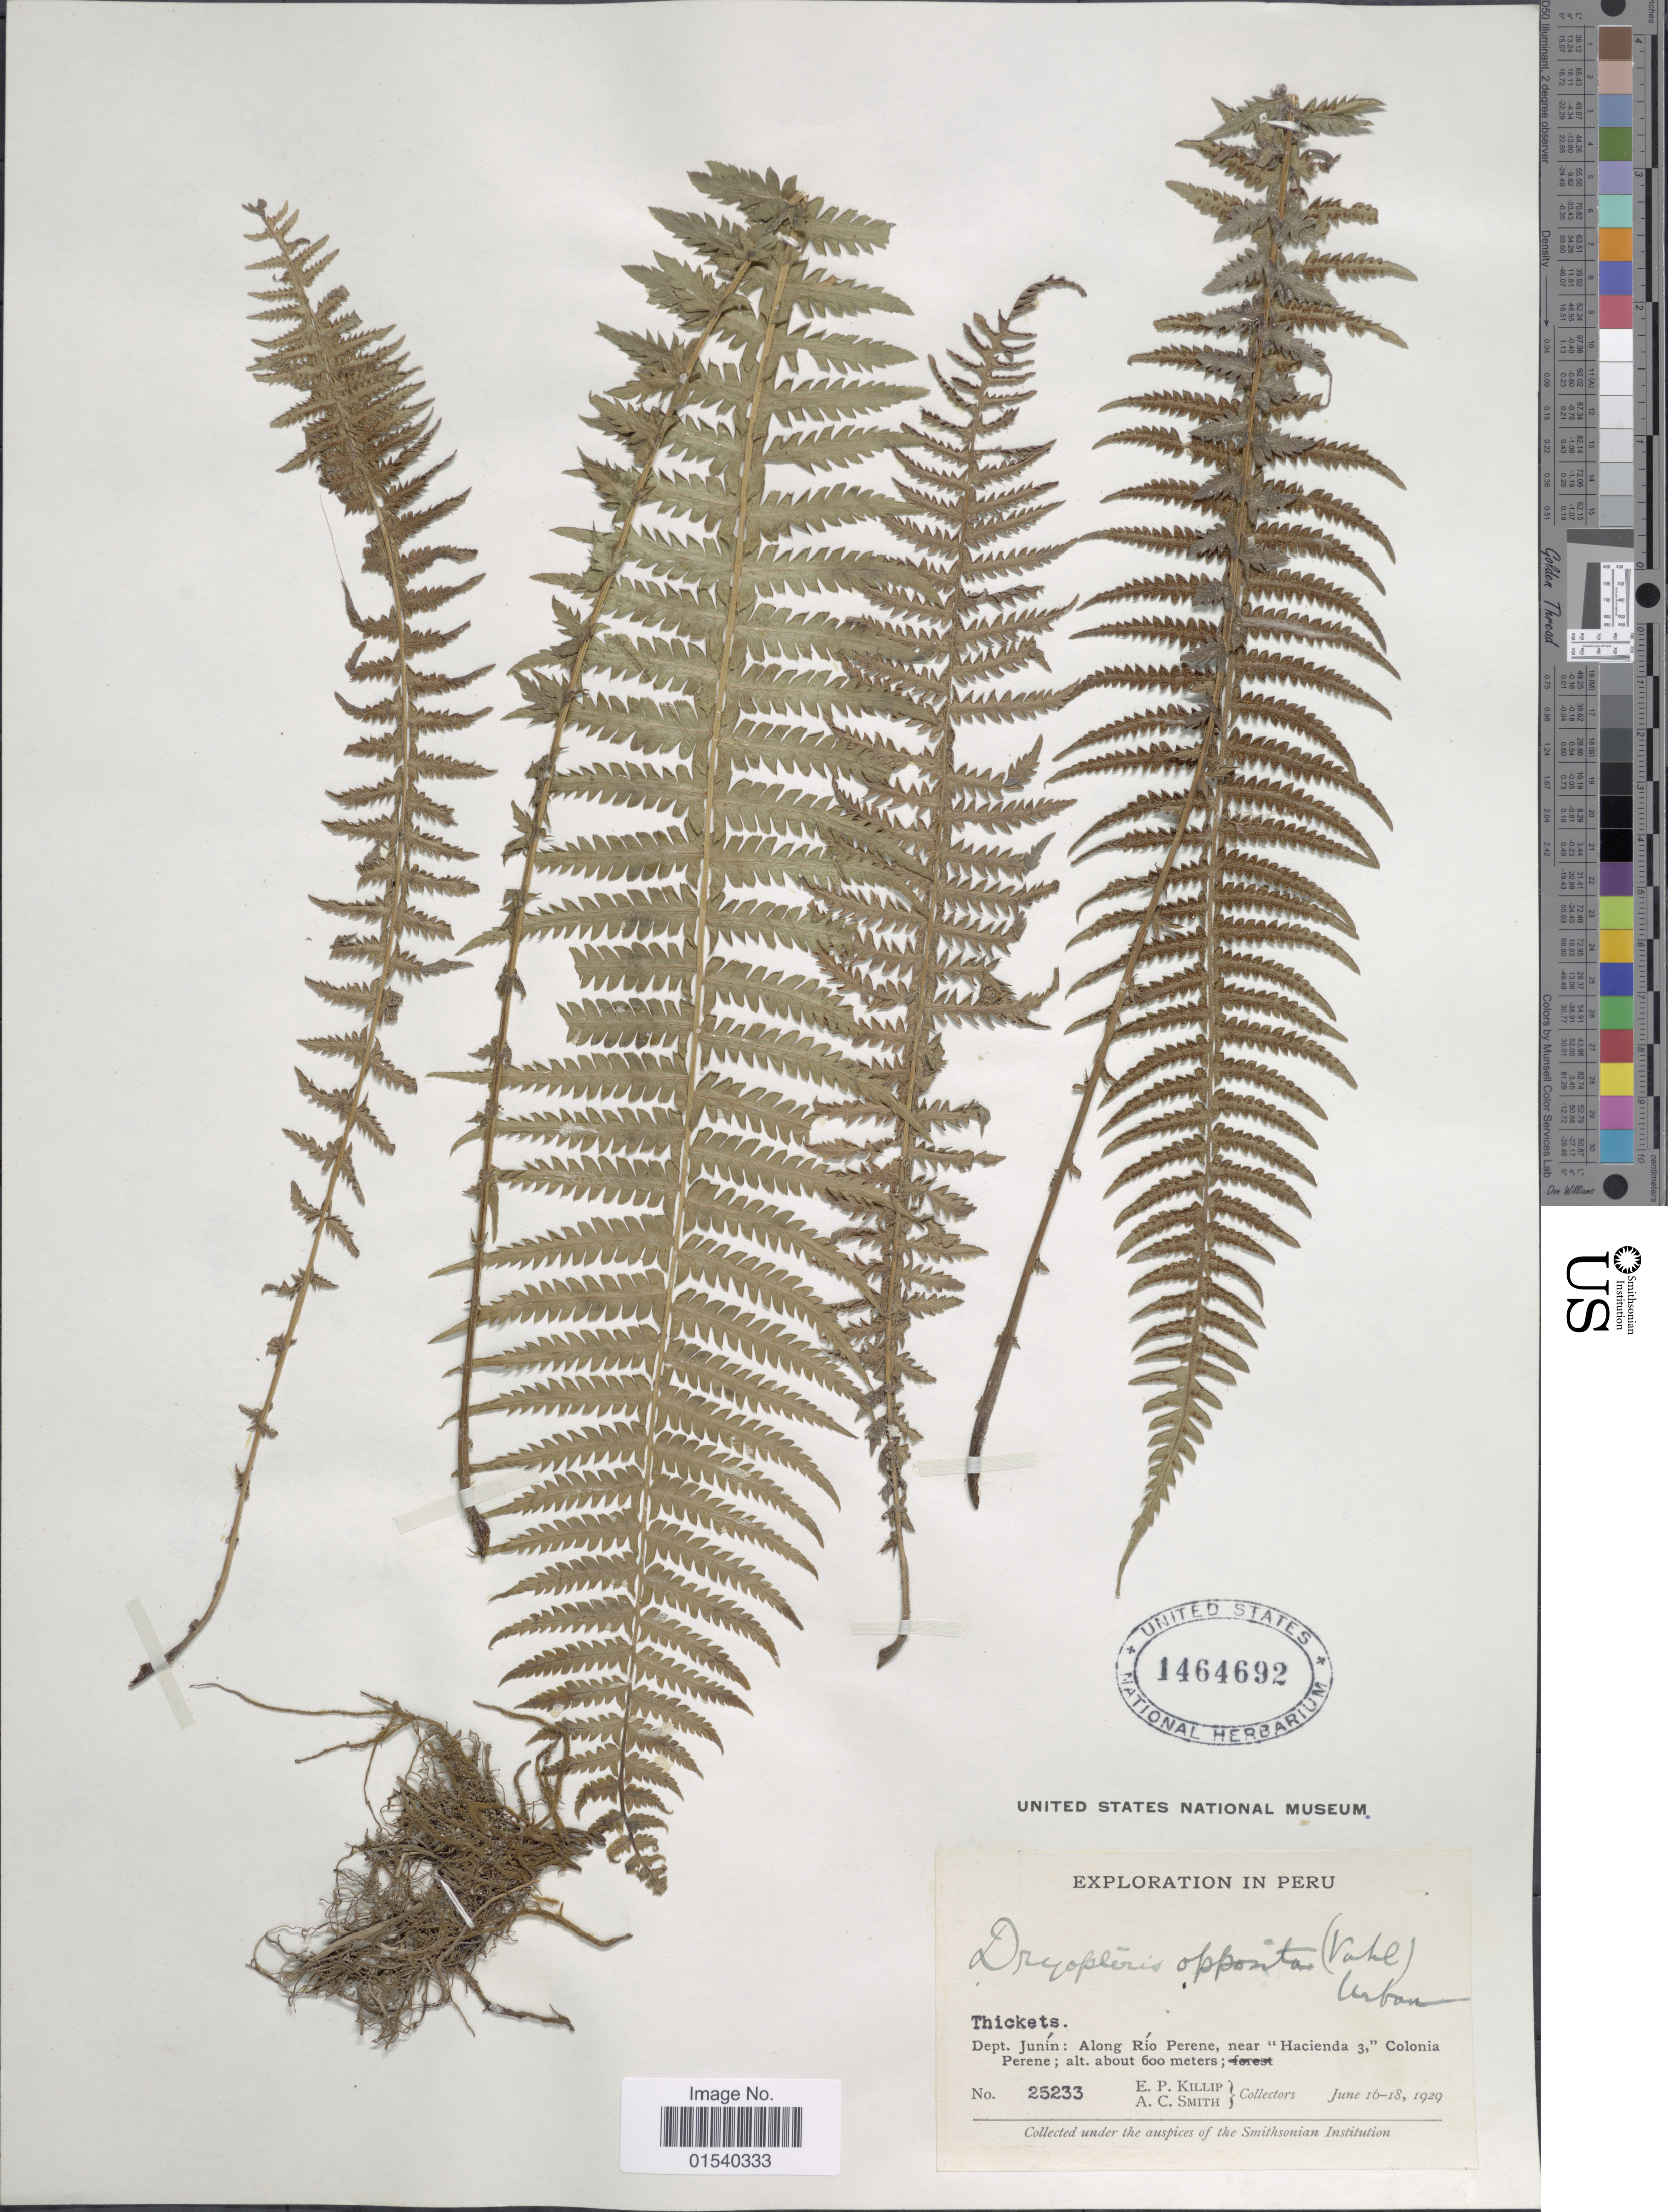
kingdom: Plantae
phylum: Tracheophyta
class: Polypodiopsida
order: Polypodiales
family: Thelypteridaceae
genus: Amauropelta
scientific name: Amauropelta opposita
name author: (Vahl) Pic. Serm.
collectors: E. P. Killip & A. C. Smith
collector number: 25233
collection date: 1929-06-16/1929-06-18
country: Peru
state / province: Junín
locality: Dept. Junín: Along Río Perene, near 'Hacienda 3, ' Colonia Perene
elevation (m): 600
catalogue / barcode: US 1464692